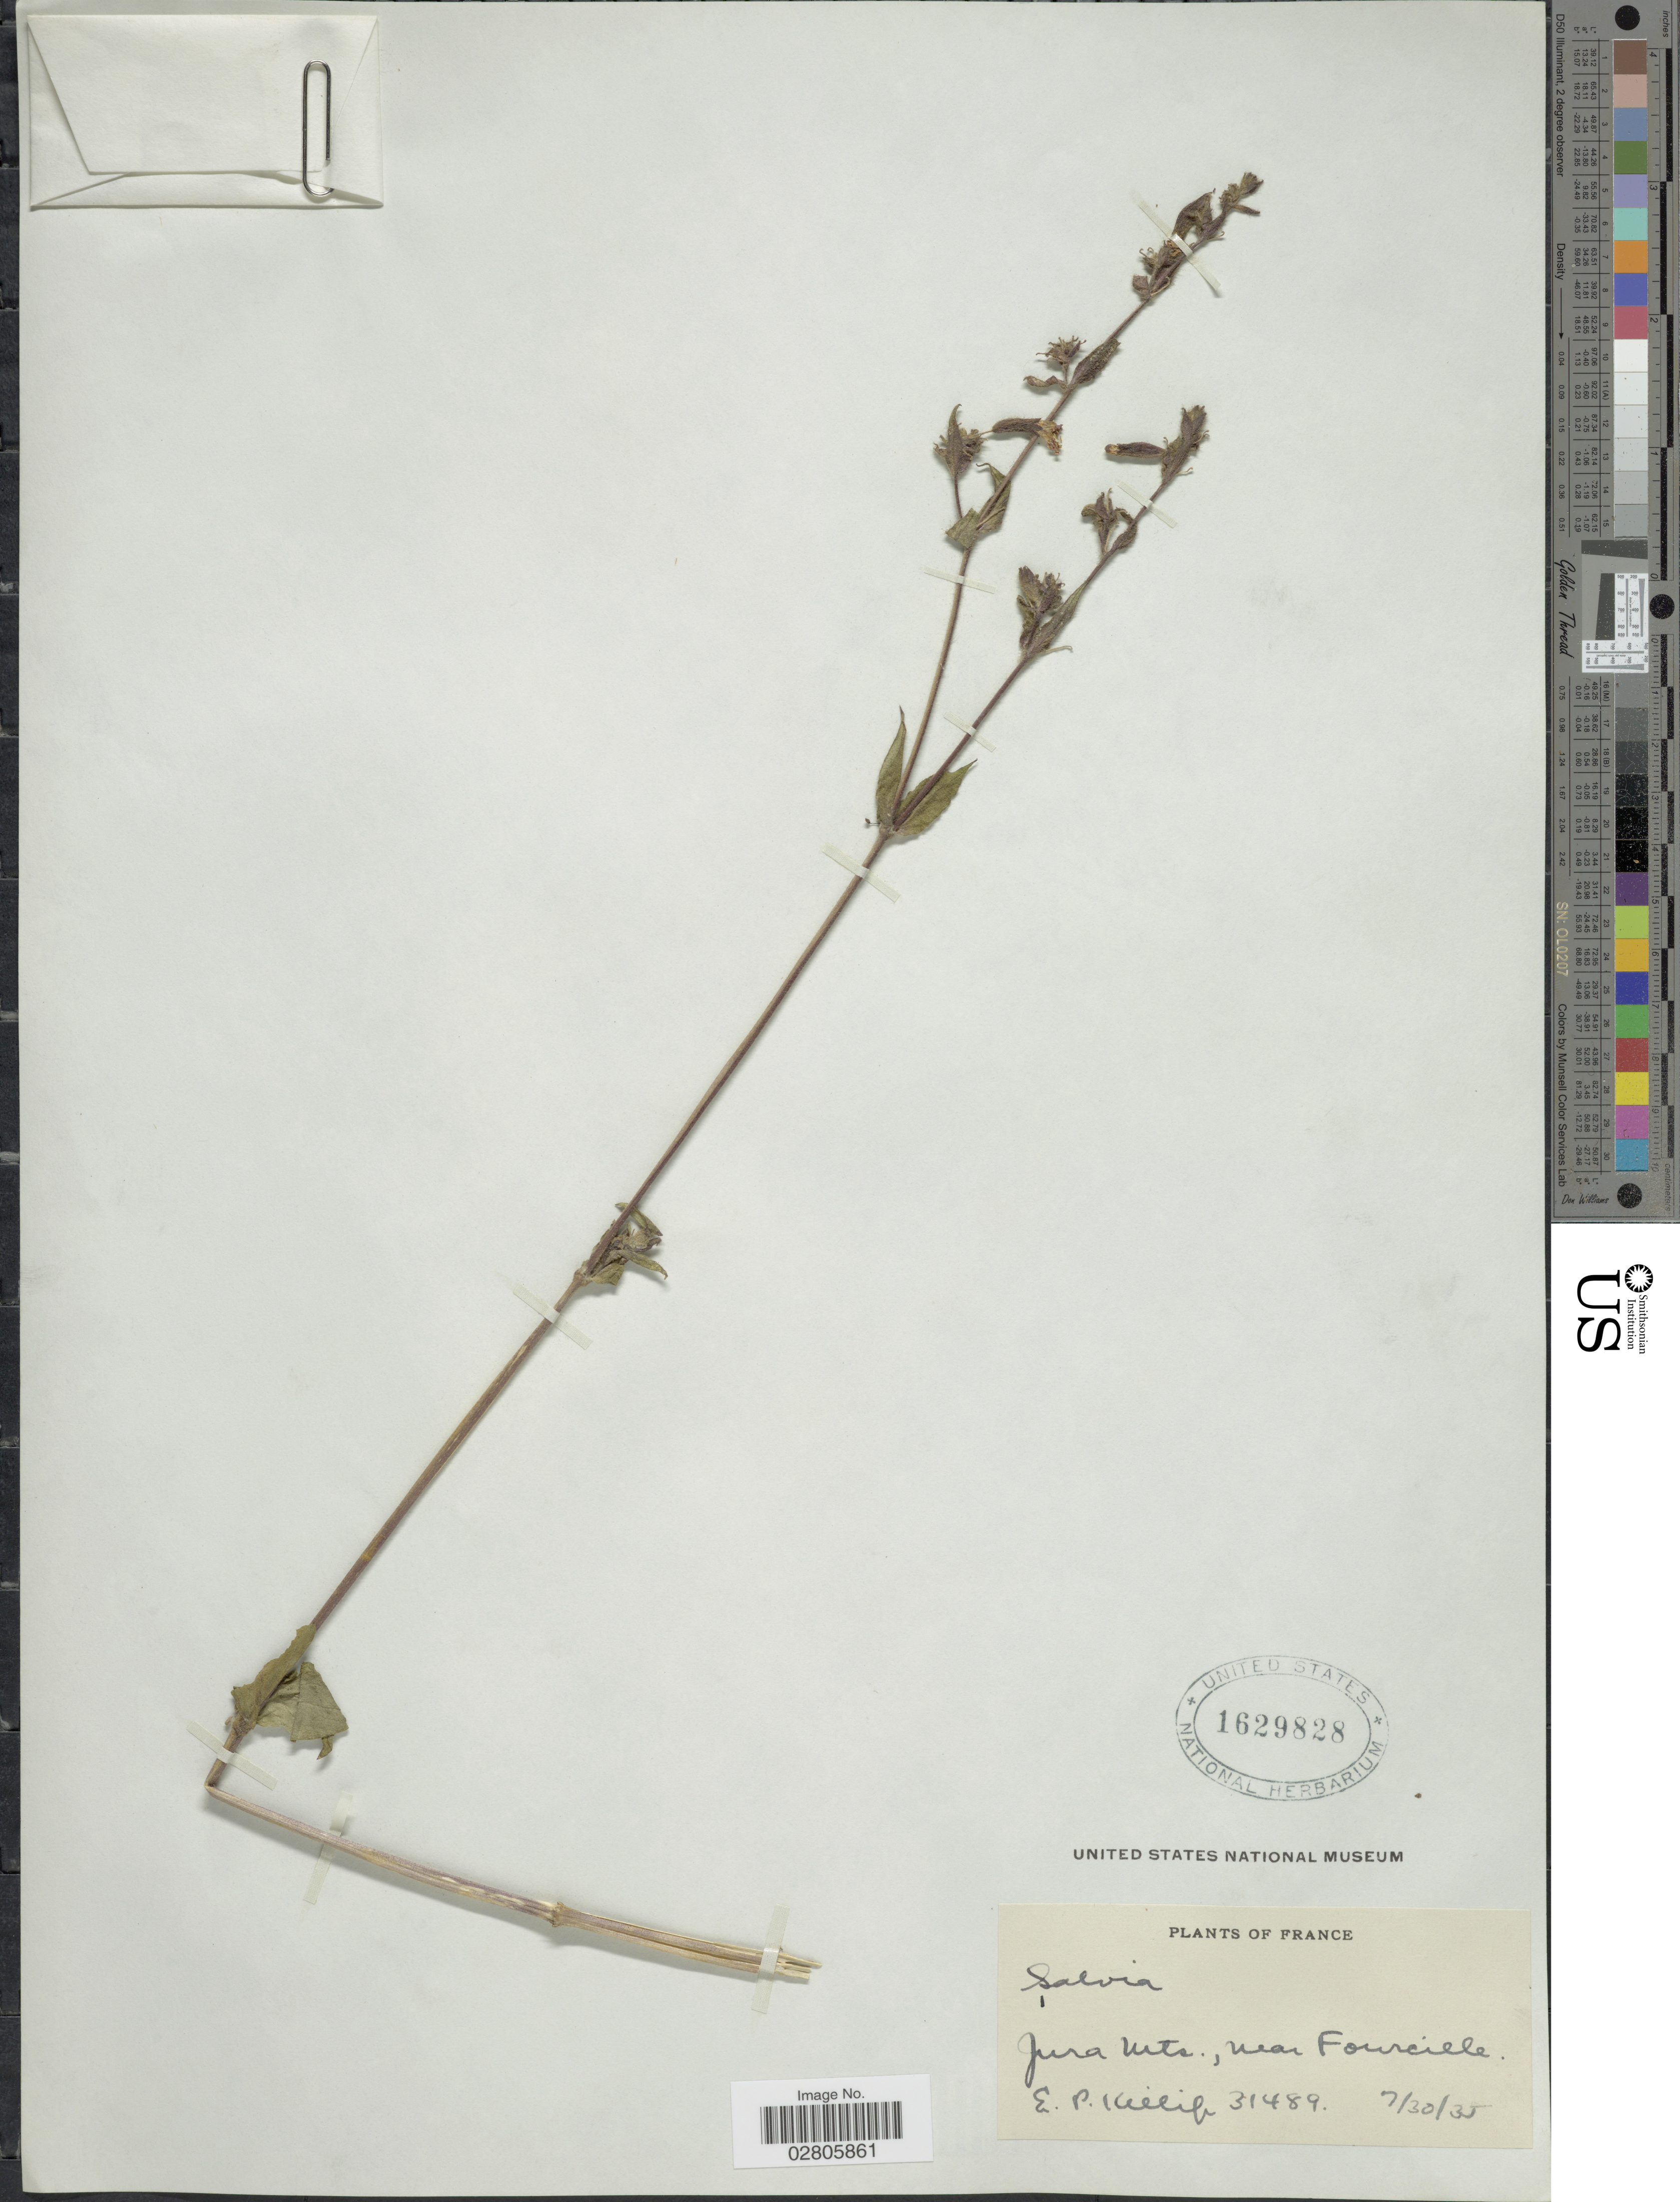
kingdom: Plantae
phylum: Tracheophyta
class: Magnoliopsida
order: Lamiales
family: Lamiaceae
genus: Salvia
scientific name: Salvia sp.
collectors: E. P. Killip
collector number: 31489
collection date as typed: Transcribed d/m/y: 30/7/35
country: France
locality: Jura Mts., near Fourcille.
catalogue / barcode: US 1629828